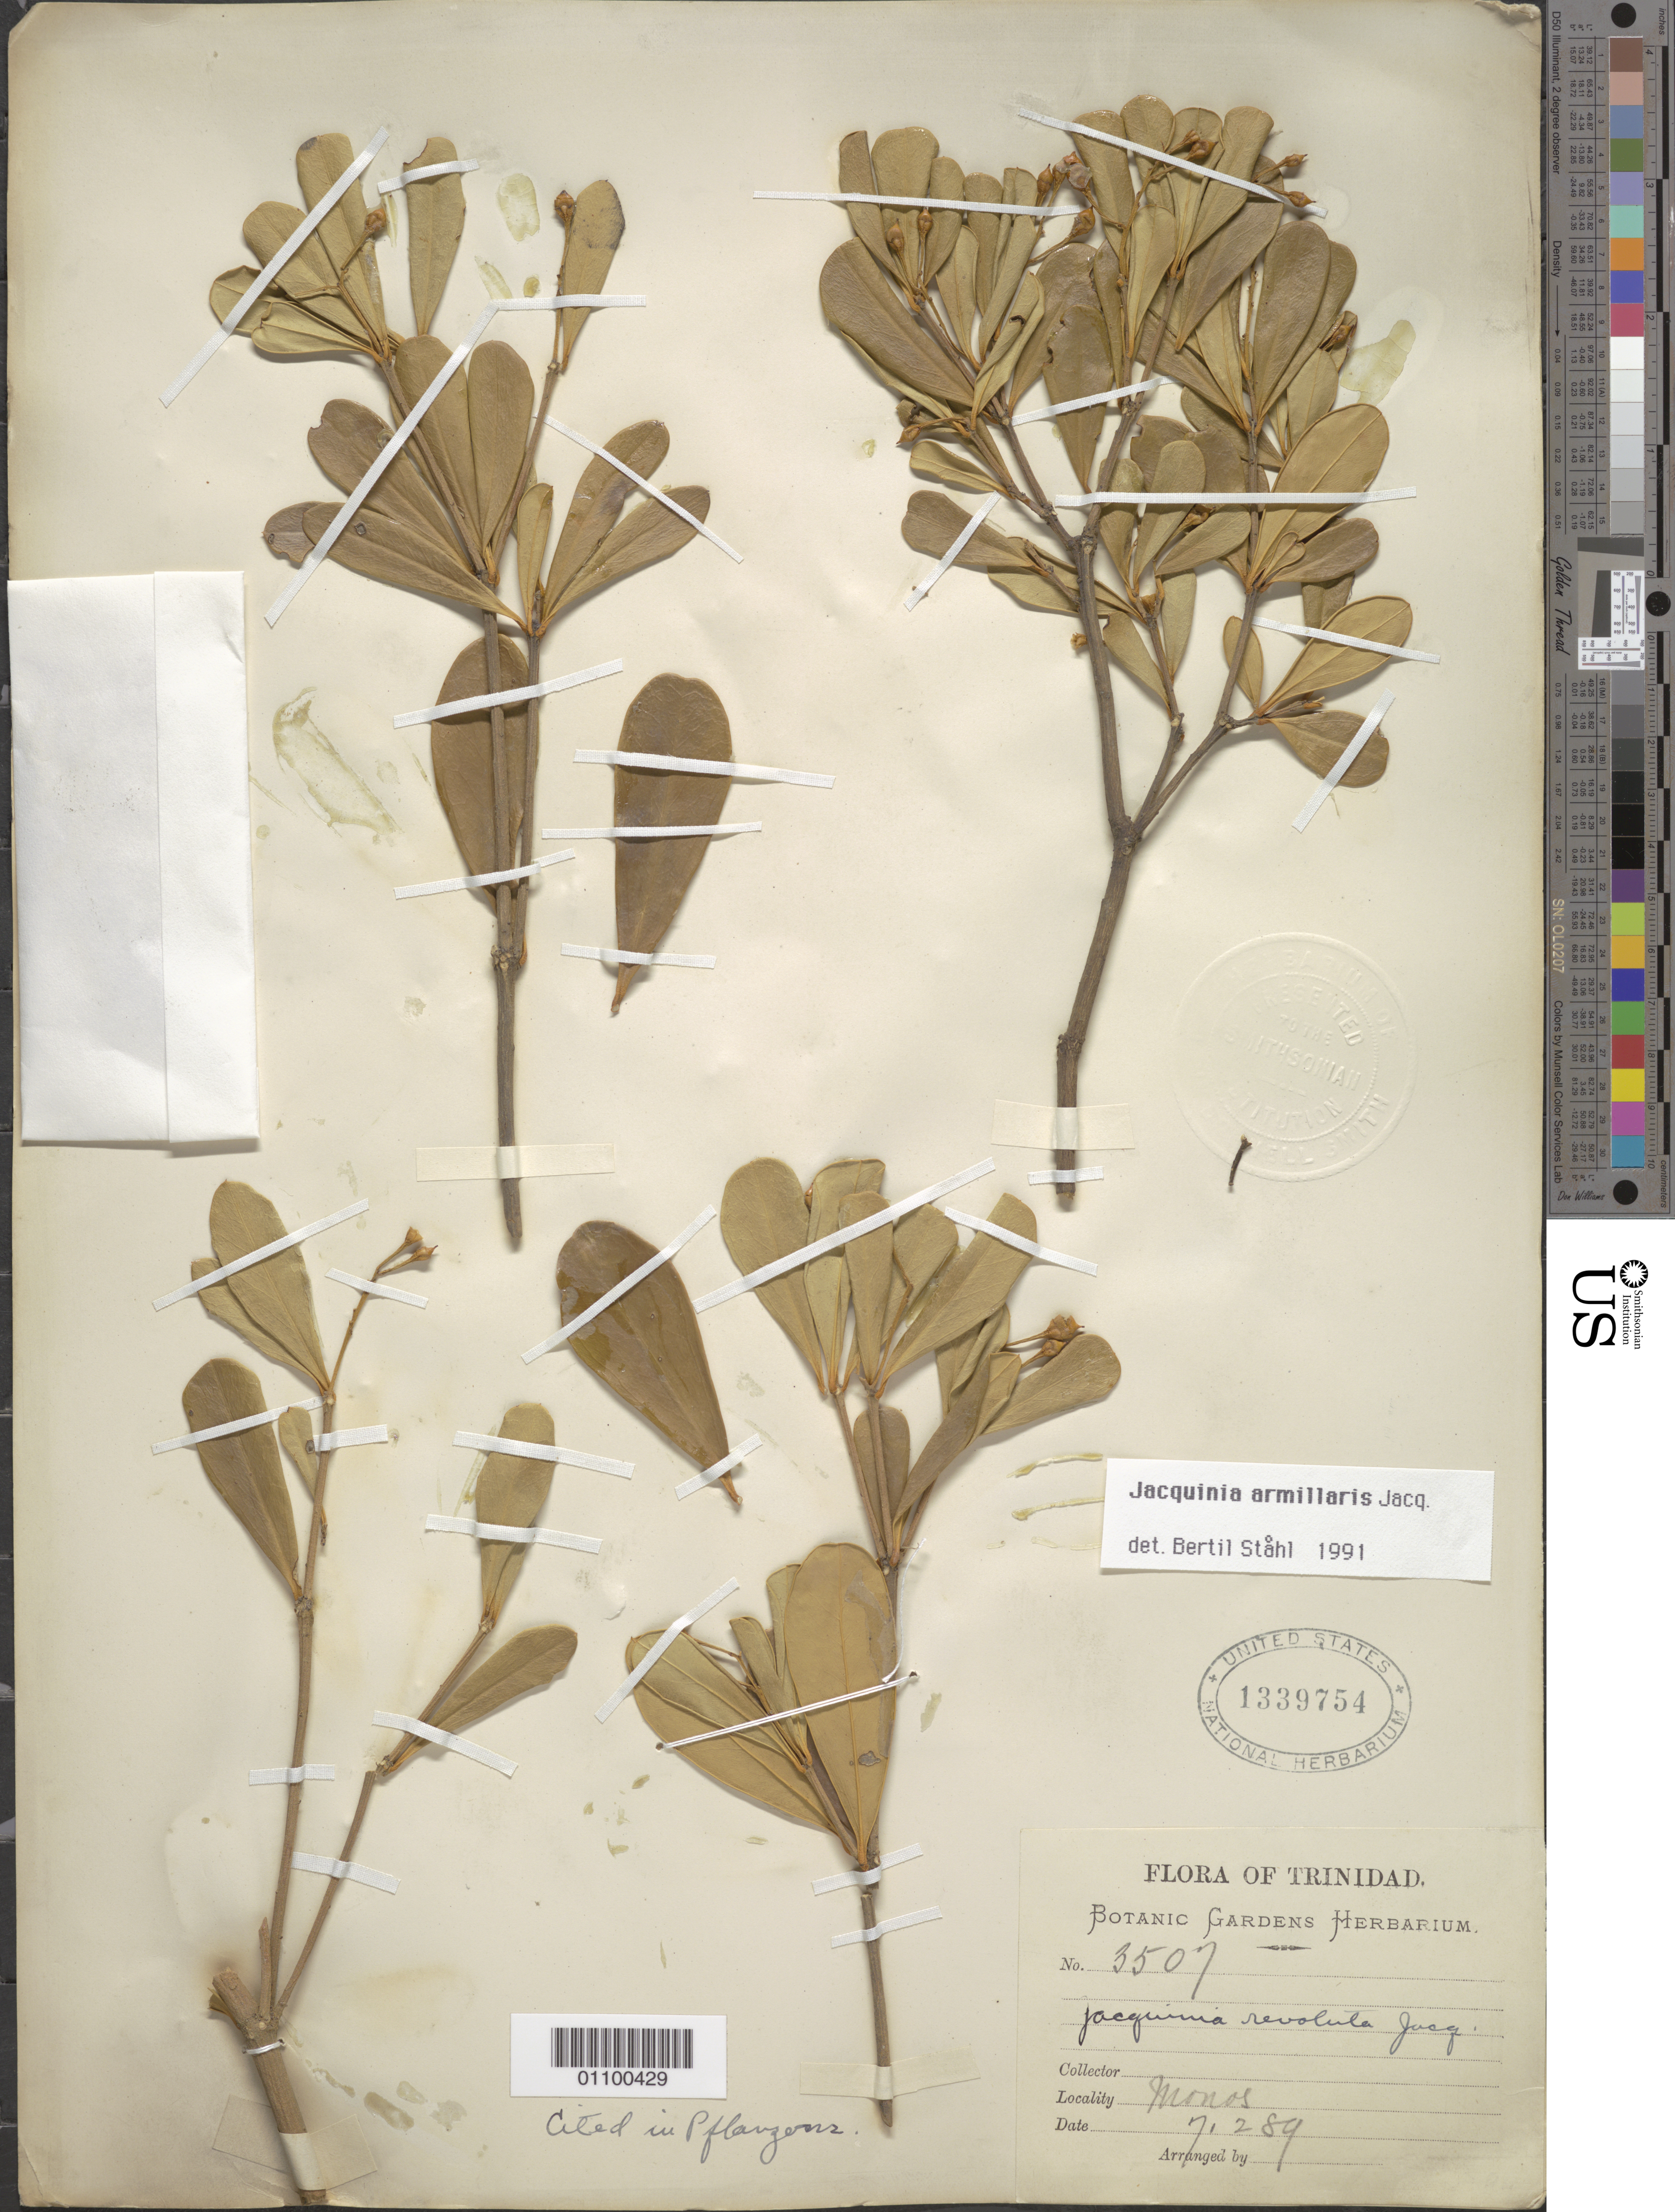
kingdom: Plantae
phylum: Tracheophyta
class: Magnoliopsida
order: Ericales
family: Primulaceae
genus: Jacquinia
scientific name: Jacquinia armillaris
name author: Jacq.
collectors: Botanic Gardens Herbarium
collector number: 3507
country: Trinidad and Tobago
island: Monos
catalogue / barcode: US 1339754